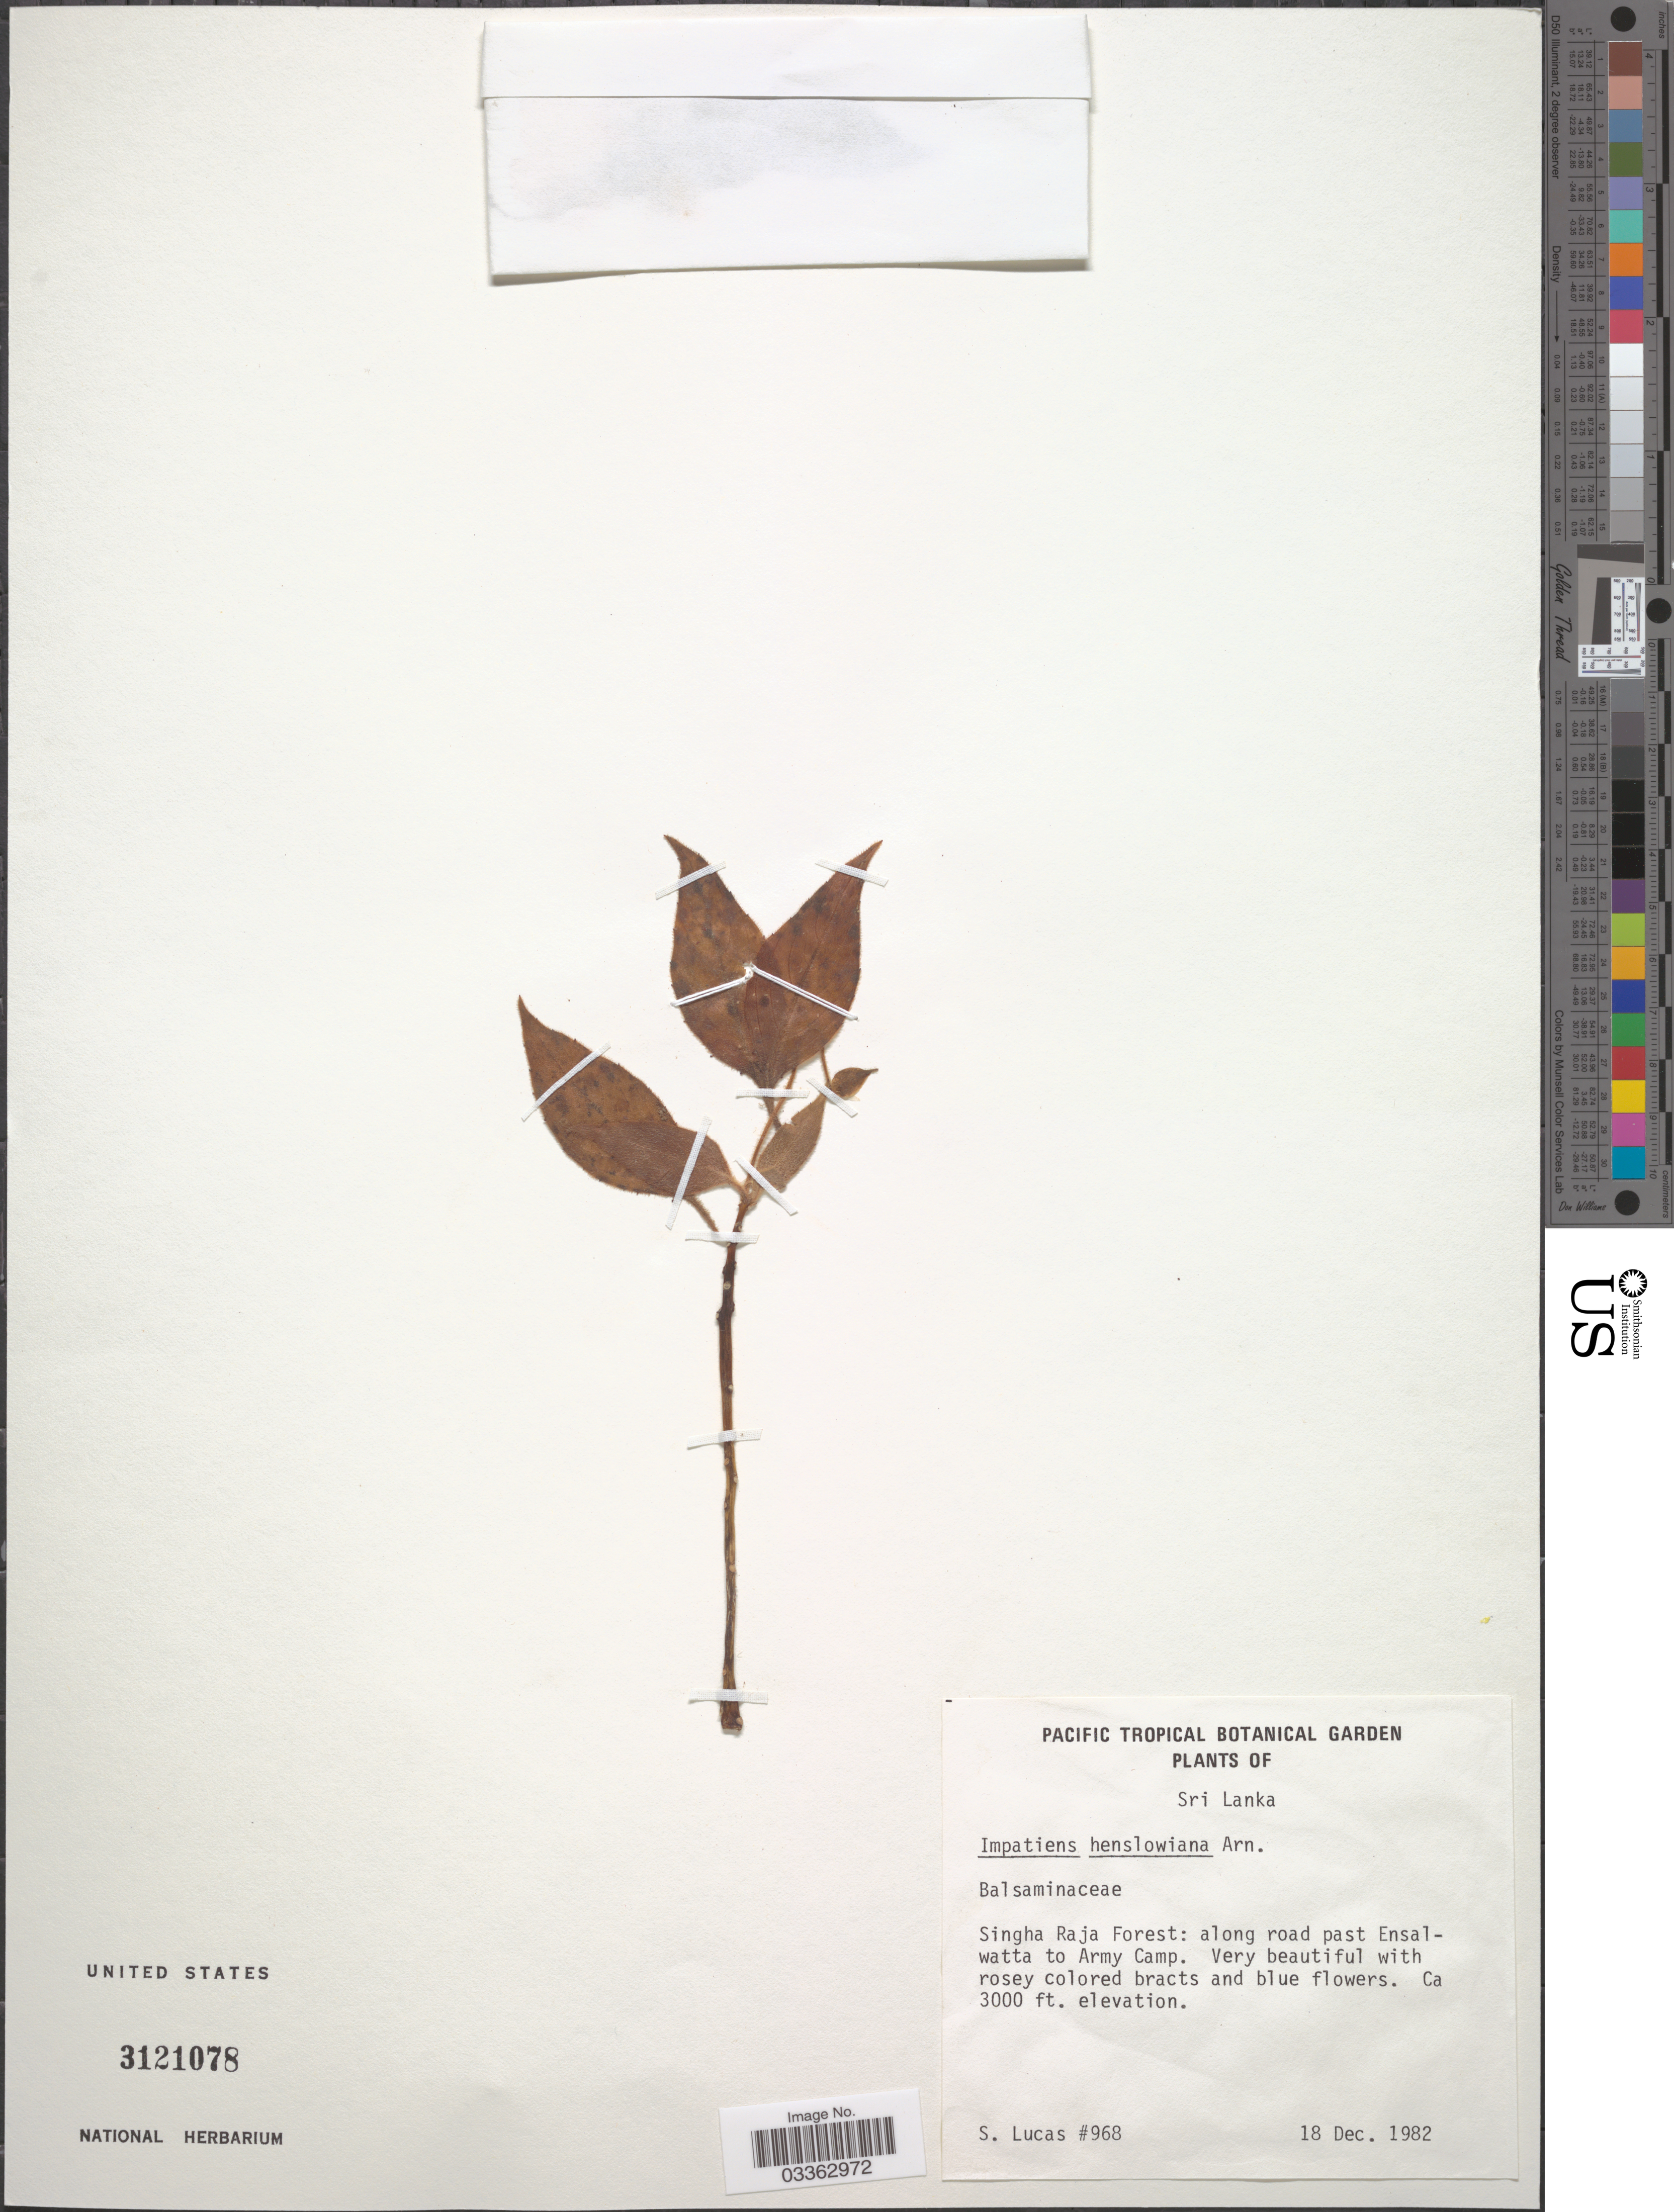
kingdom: Plantae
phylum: Tracheophyta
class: Magnoliopsida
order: Ericales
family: Balsaminaceae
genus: Impatiens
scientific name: Impatiens henslowiana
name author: Arn.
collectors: S. Lucas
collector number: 968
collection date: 1982-12-18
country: Sri Lanka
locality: Singha Raja Forest: along road past Ensalwatta to Army Camp.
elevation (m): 914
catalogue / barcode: US 3121078